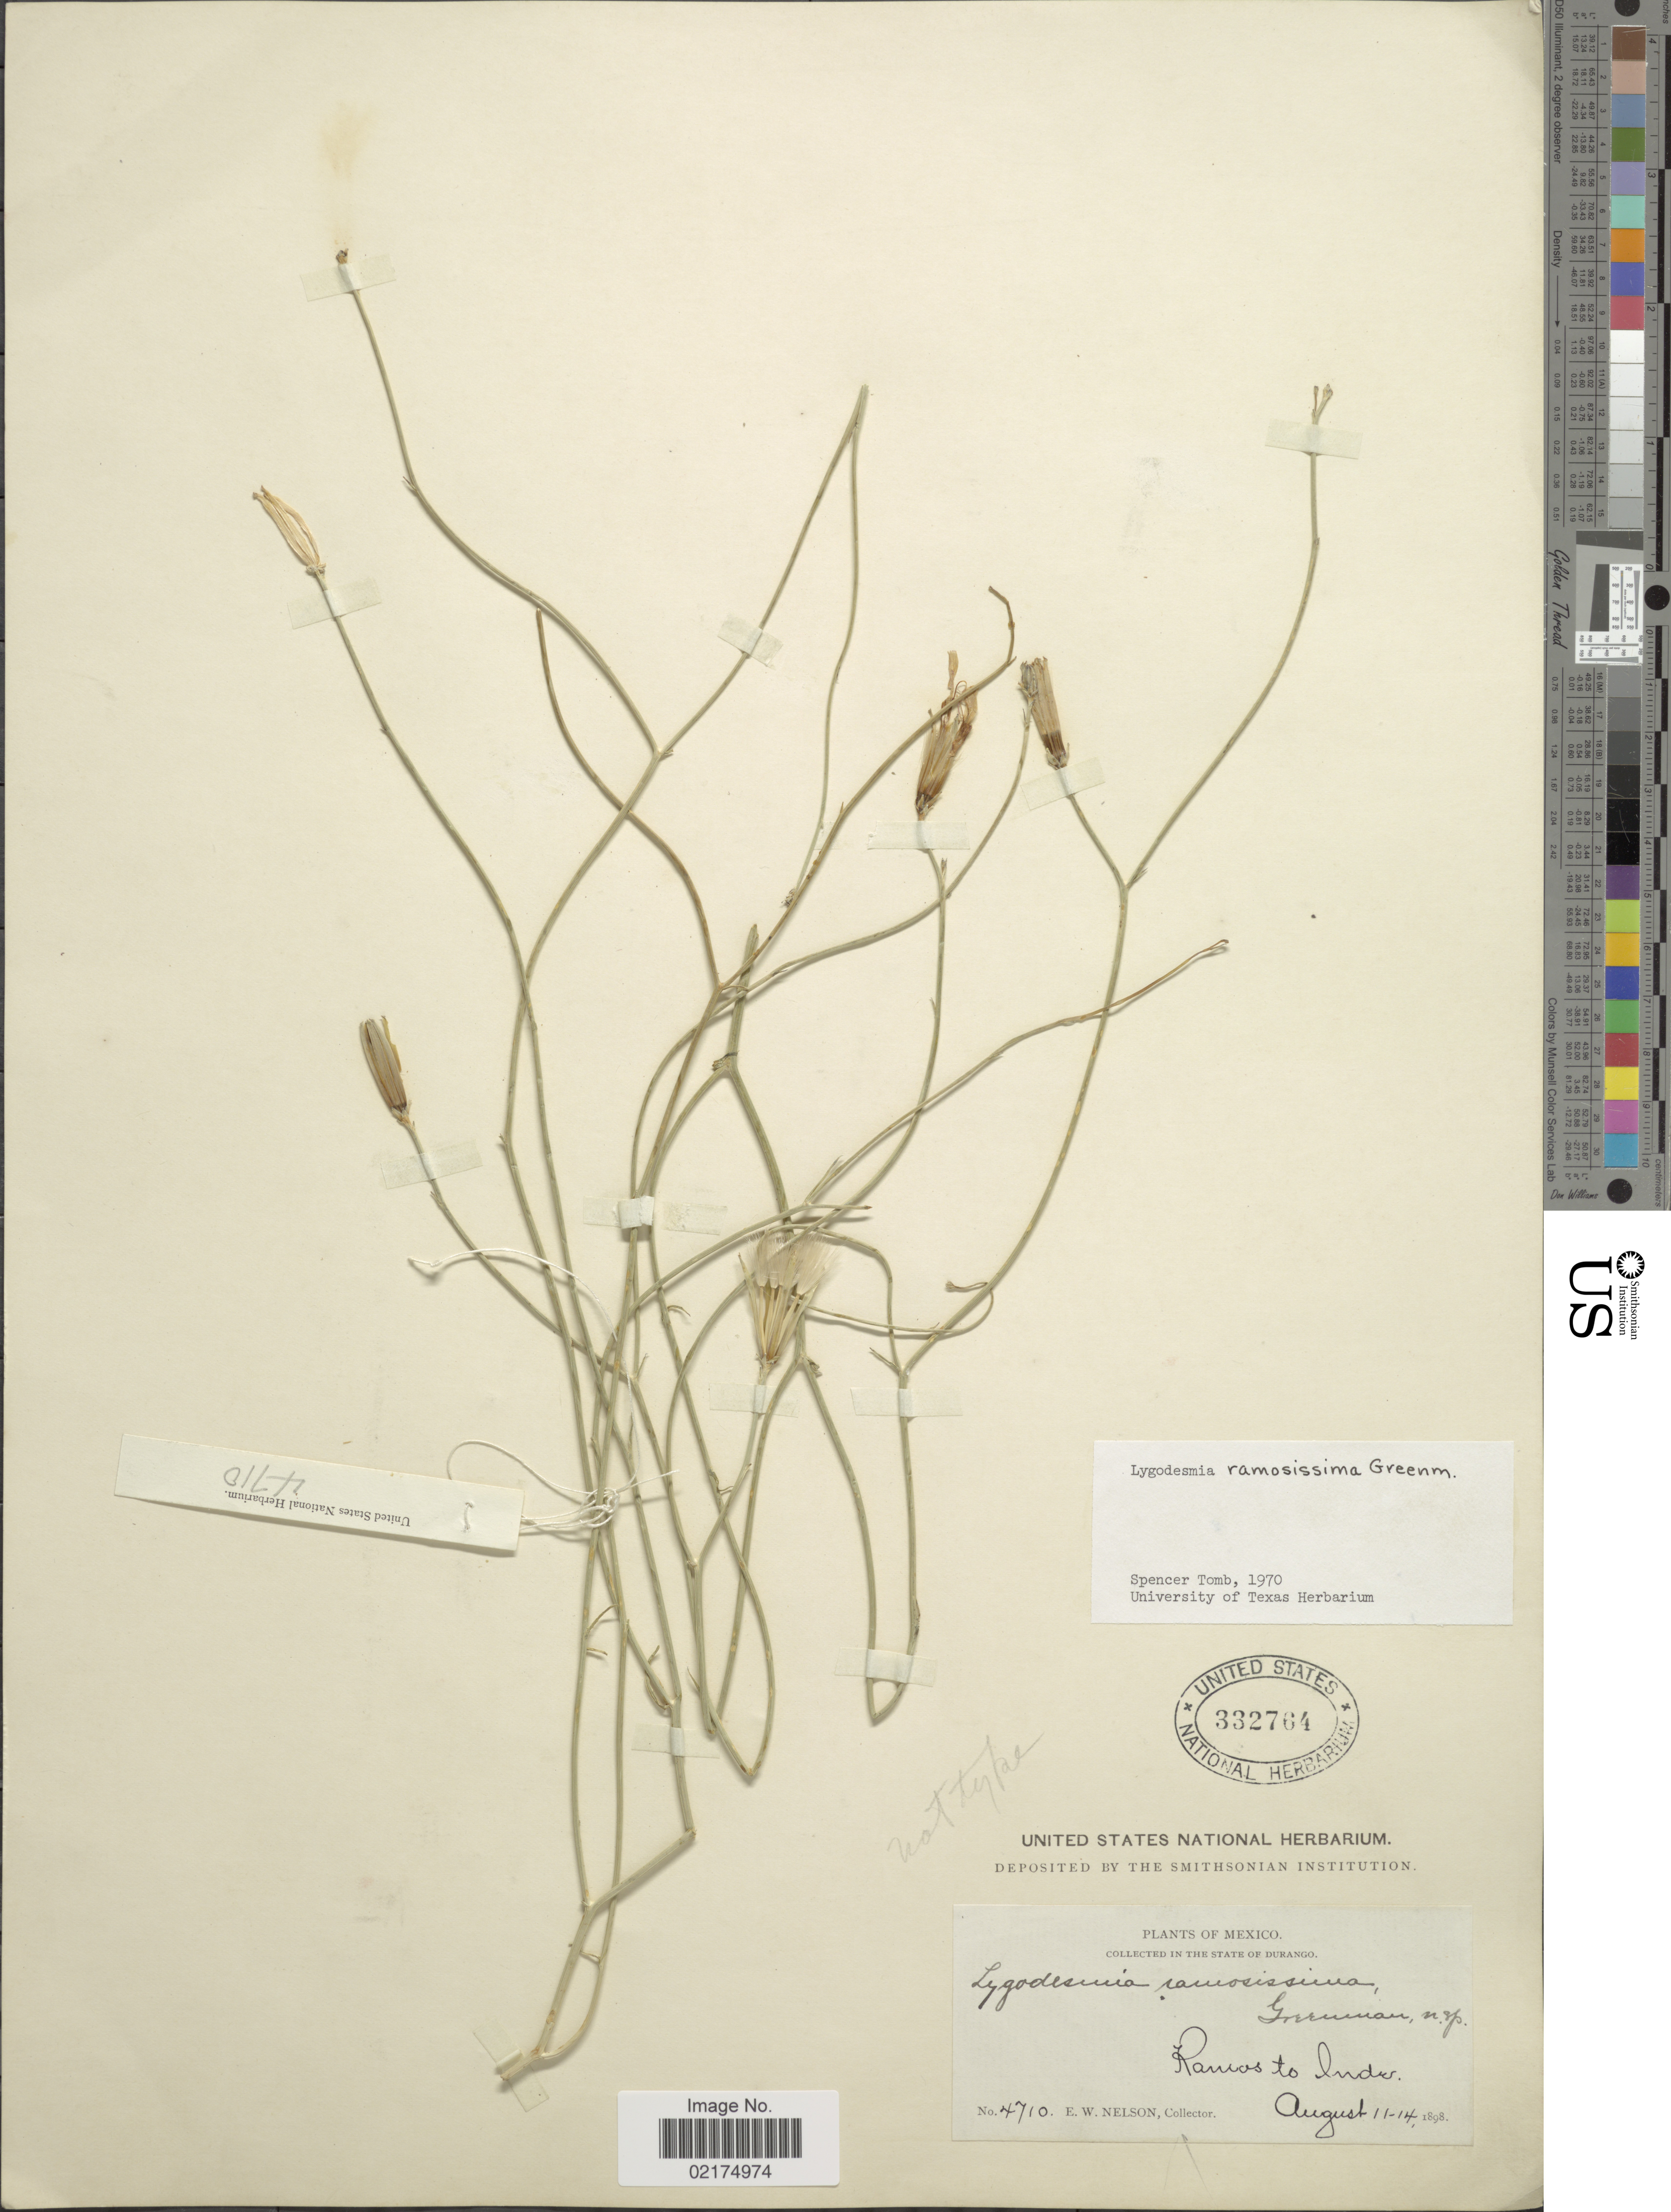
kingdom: Plantae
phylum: Tracheophyta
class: Magnoliopsida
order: Asterales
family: Asteraceae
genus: Lygodesmia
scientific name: Lygodesmia ramosissima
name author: Greenm.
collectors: E. W. Nelson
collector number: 4710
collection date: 1898-08-11/1898-08-14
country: Mexico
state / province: Durango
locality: Ramos to Inde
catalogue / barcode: US 332764